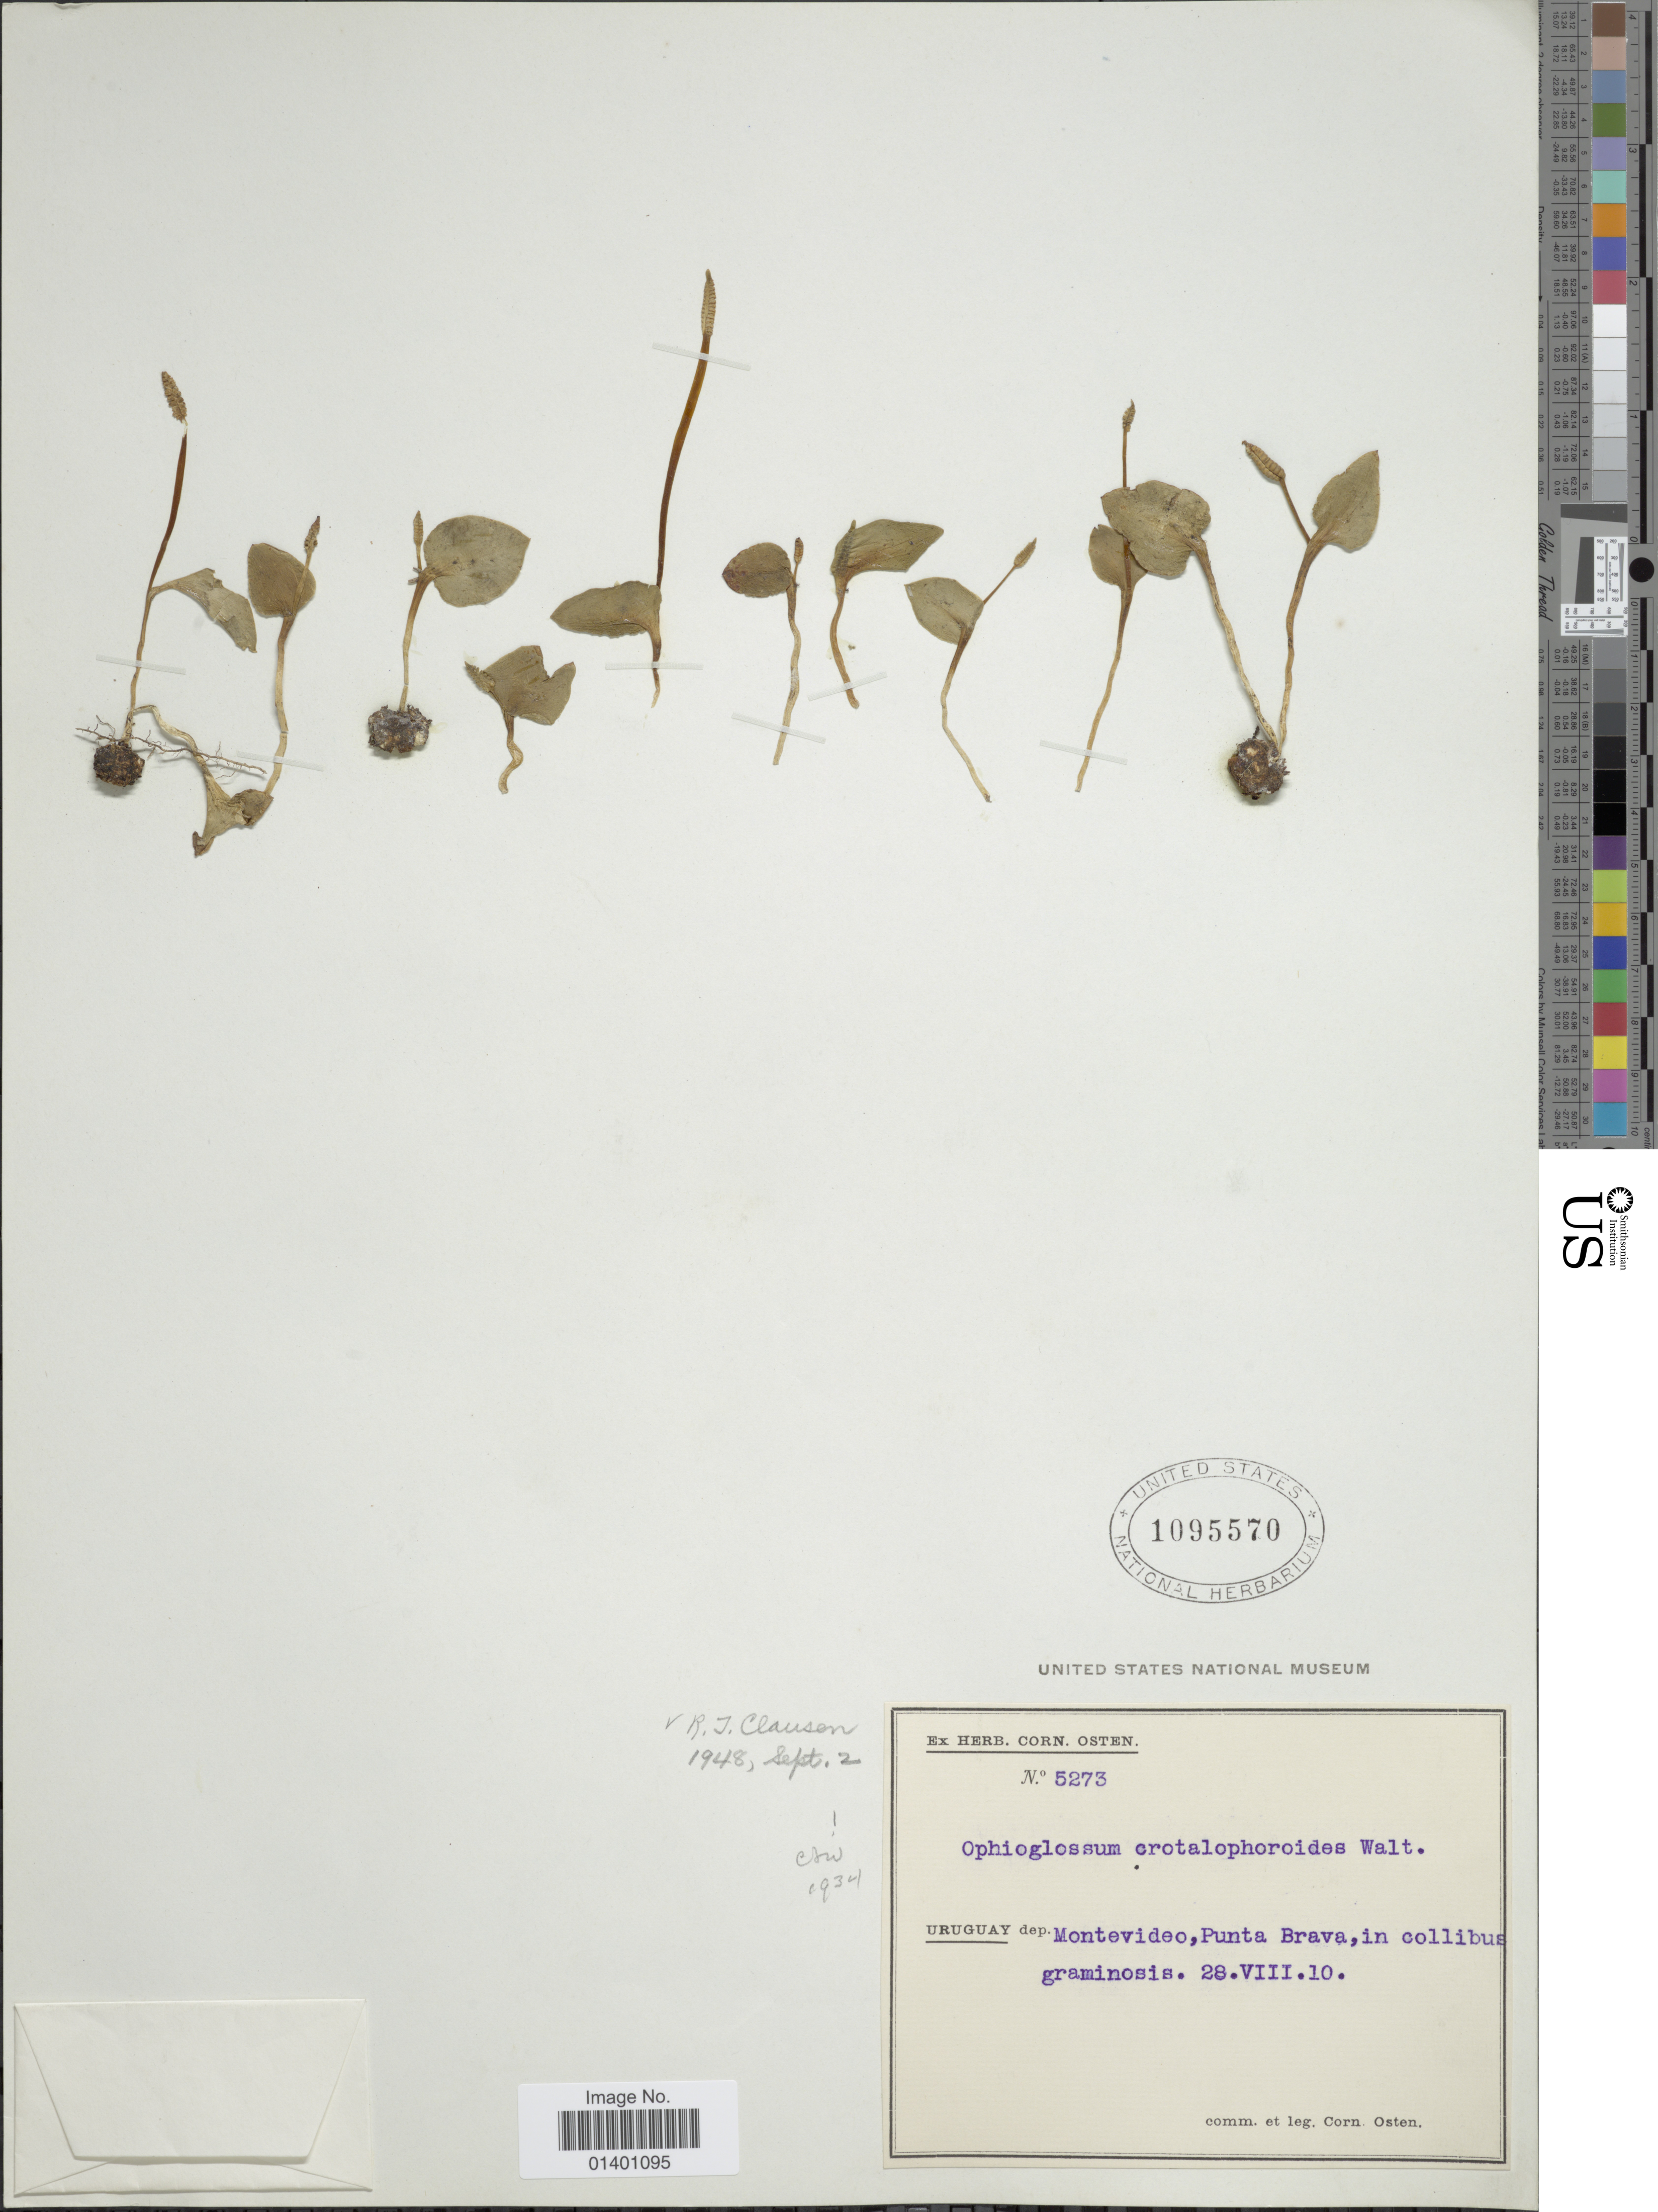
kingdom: Plantae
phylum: Tracheophyta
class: Polypodiopsida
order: Ophioglossales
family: Ophioglossaceae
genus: Ophioglossum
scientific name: Ophioglossum crotalophoroides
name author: Walter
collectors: C. Osten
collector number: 5273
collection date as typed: Transcribed d/m/y: 28/8/10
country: Uruguay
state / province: Montevideo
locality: Punta Brava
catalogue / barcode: US 1095570